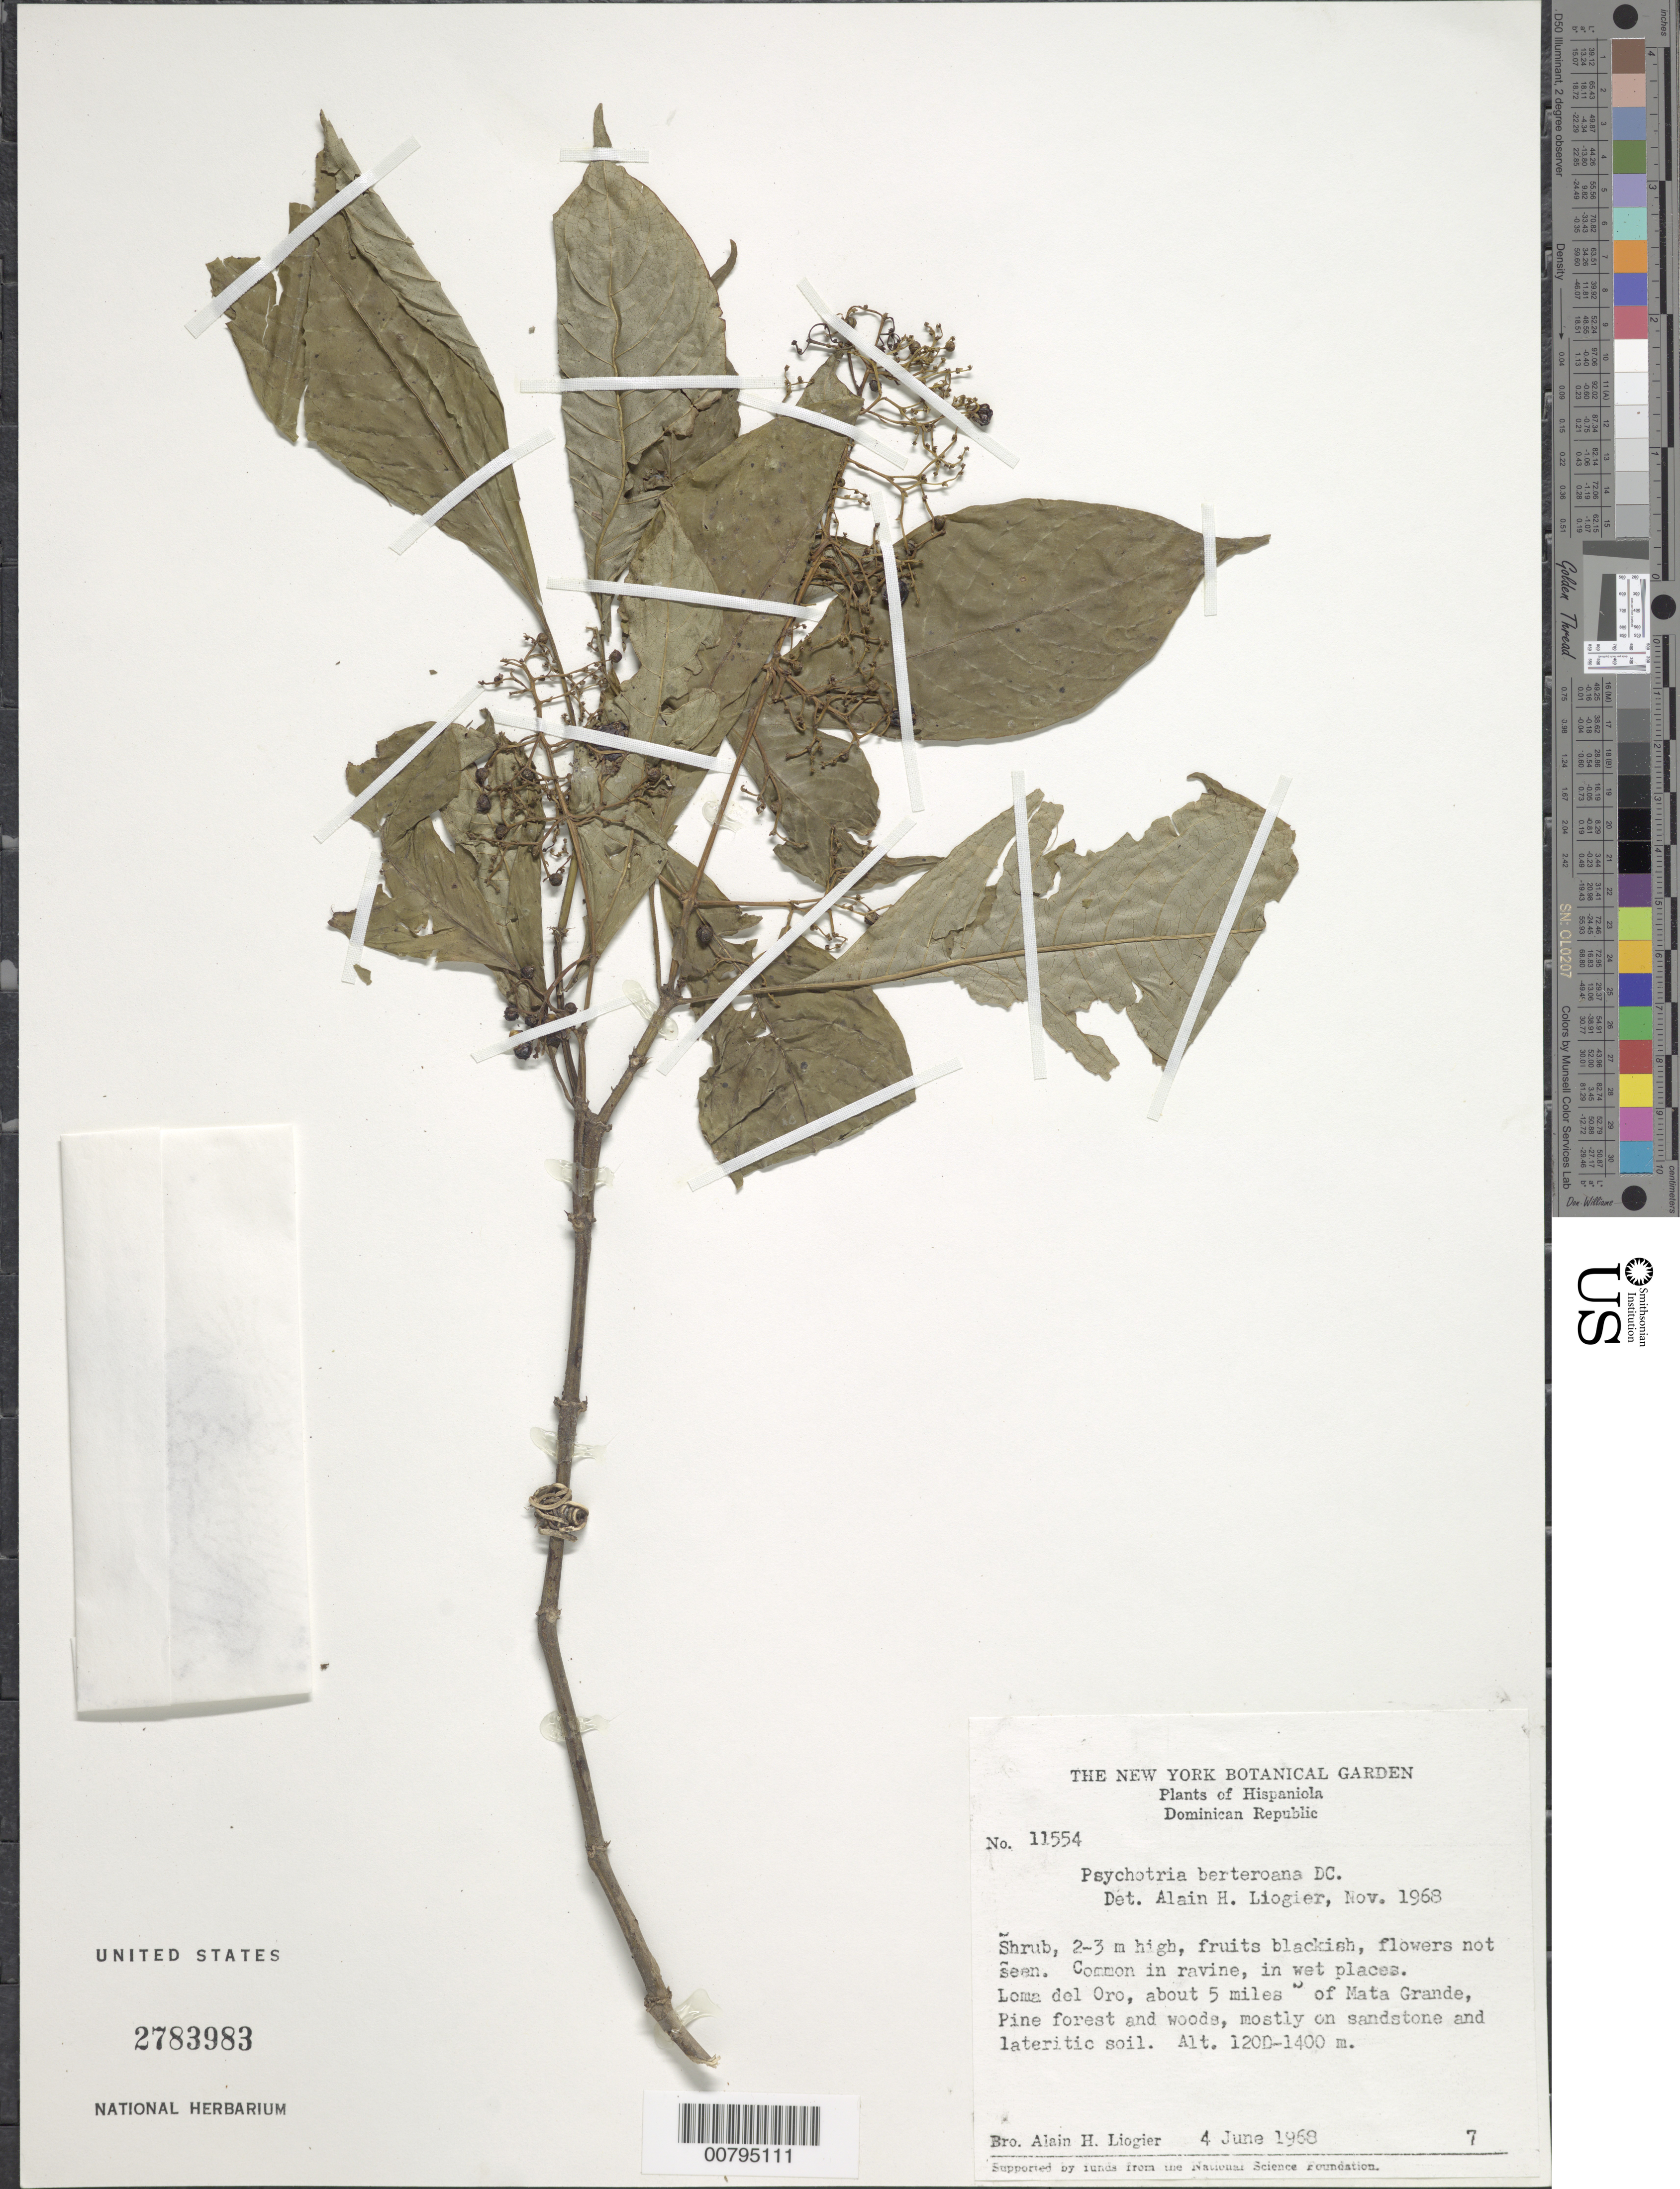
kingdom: Plantae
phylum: Tracheophyta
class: Magnoliopsida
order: Gentianales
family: Rubiaceae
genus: Psychotria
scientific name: Psychotria berteroana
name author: DC.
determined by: Liogier, Alain H.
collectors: A. H. Liogier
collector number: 11554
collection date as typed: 04 Jun 1968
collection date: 1968-06-04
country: Dominican Republic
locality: Loma del Oro, ca. 5 miles S of Mata Grande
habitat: Common in ravine, in wet places. Pine forest and woods, mostly on sandstone and lateritic soil.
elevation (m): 1200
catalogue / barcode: US 2783983